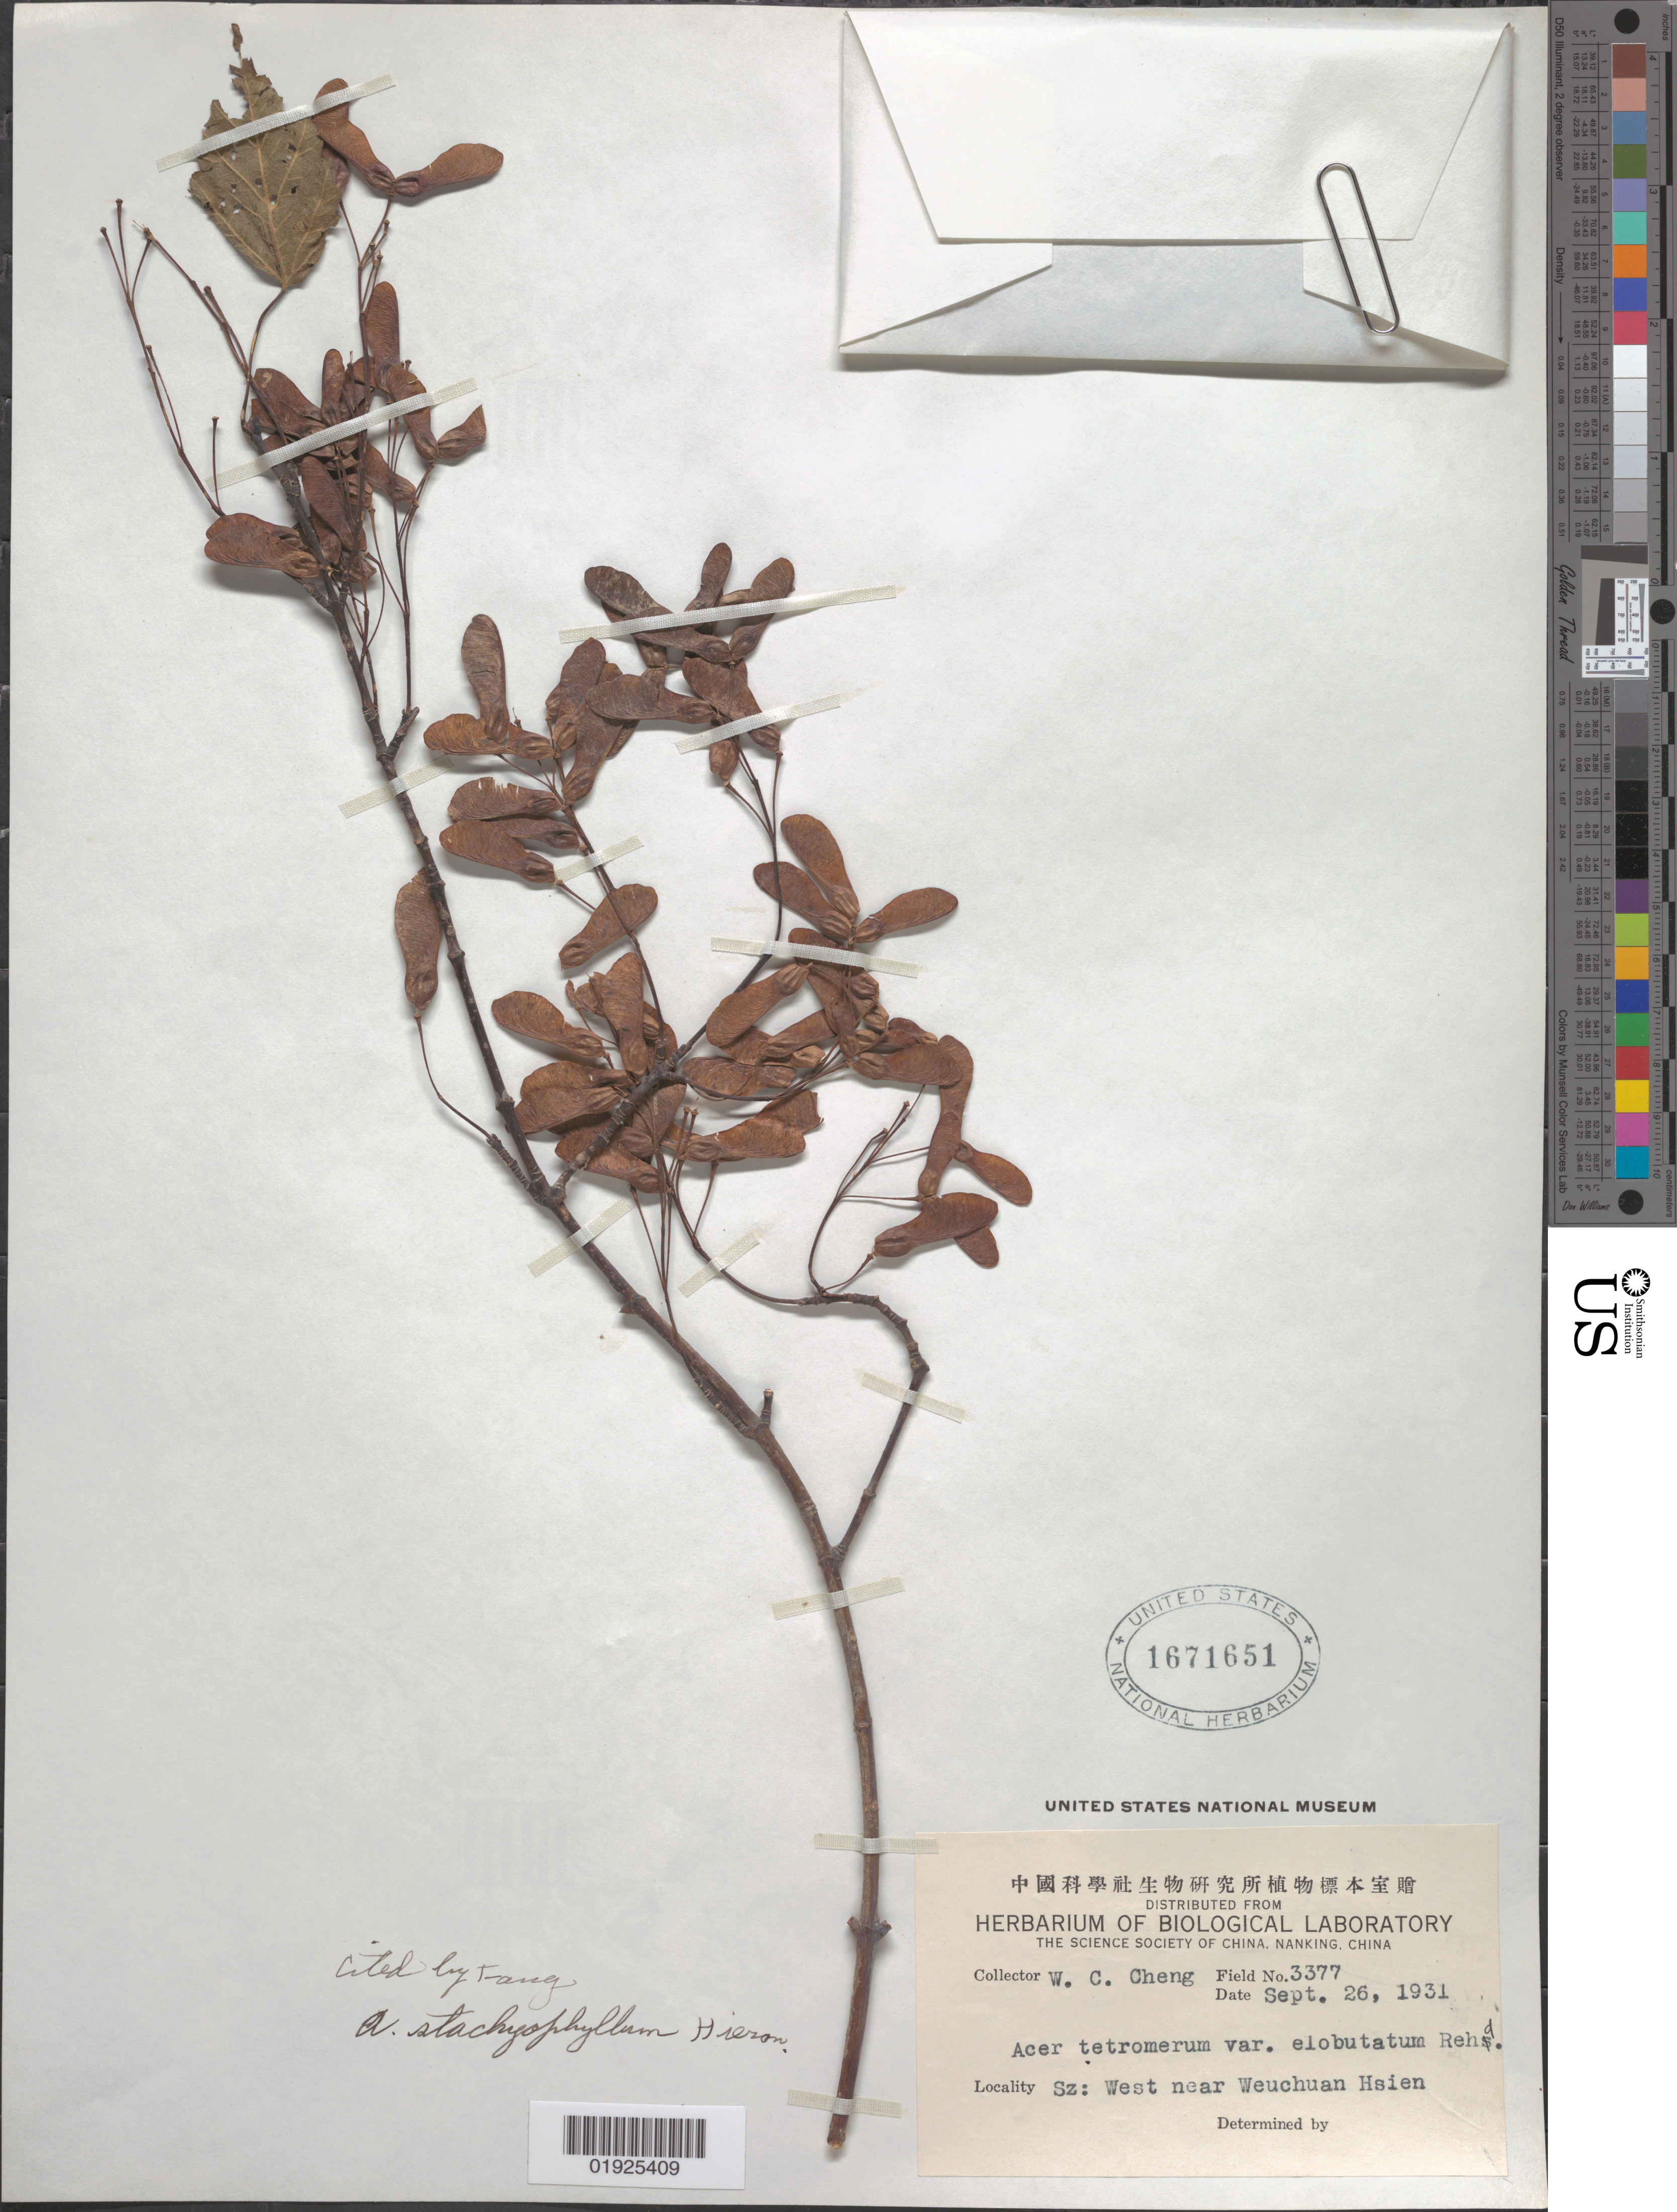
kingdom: Plantae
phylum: Tracheophyta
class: Magnoliopsida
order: Sapindales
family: Sapindaceae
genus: Acer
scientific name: Acer stachyophyllum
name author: Hiern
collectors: W. C. Cheng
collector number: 3377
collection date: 1931-09-26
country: China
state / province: Sichuan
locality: Sz: West near Weuchuan Hsien [Wenchuan?]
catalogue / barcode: US 1671651